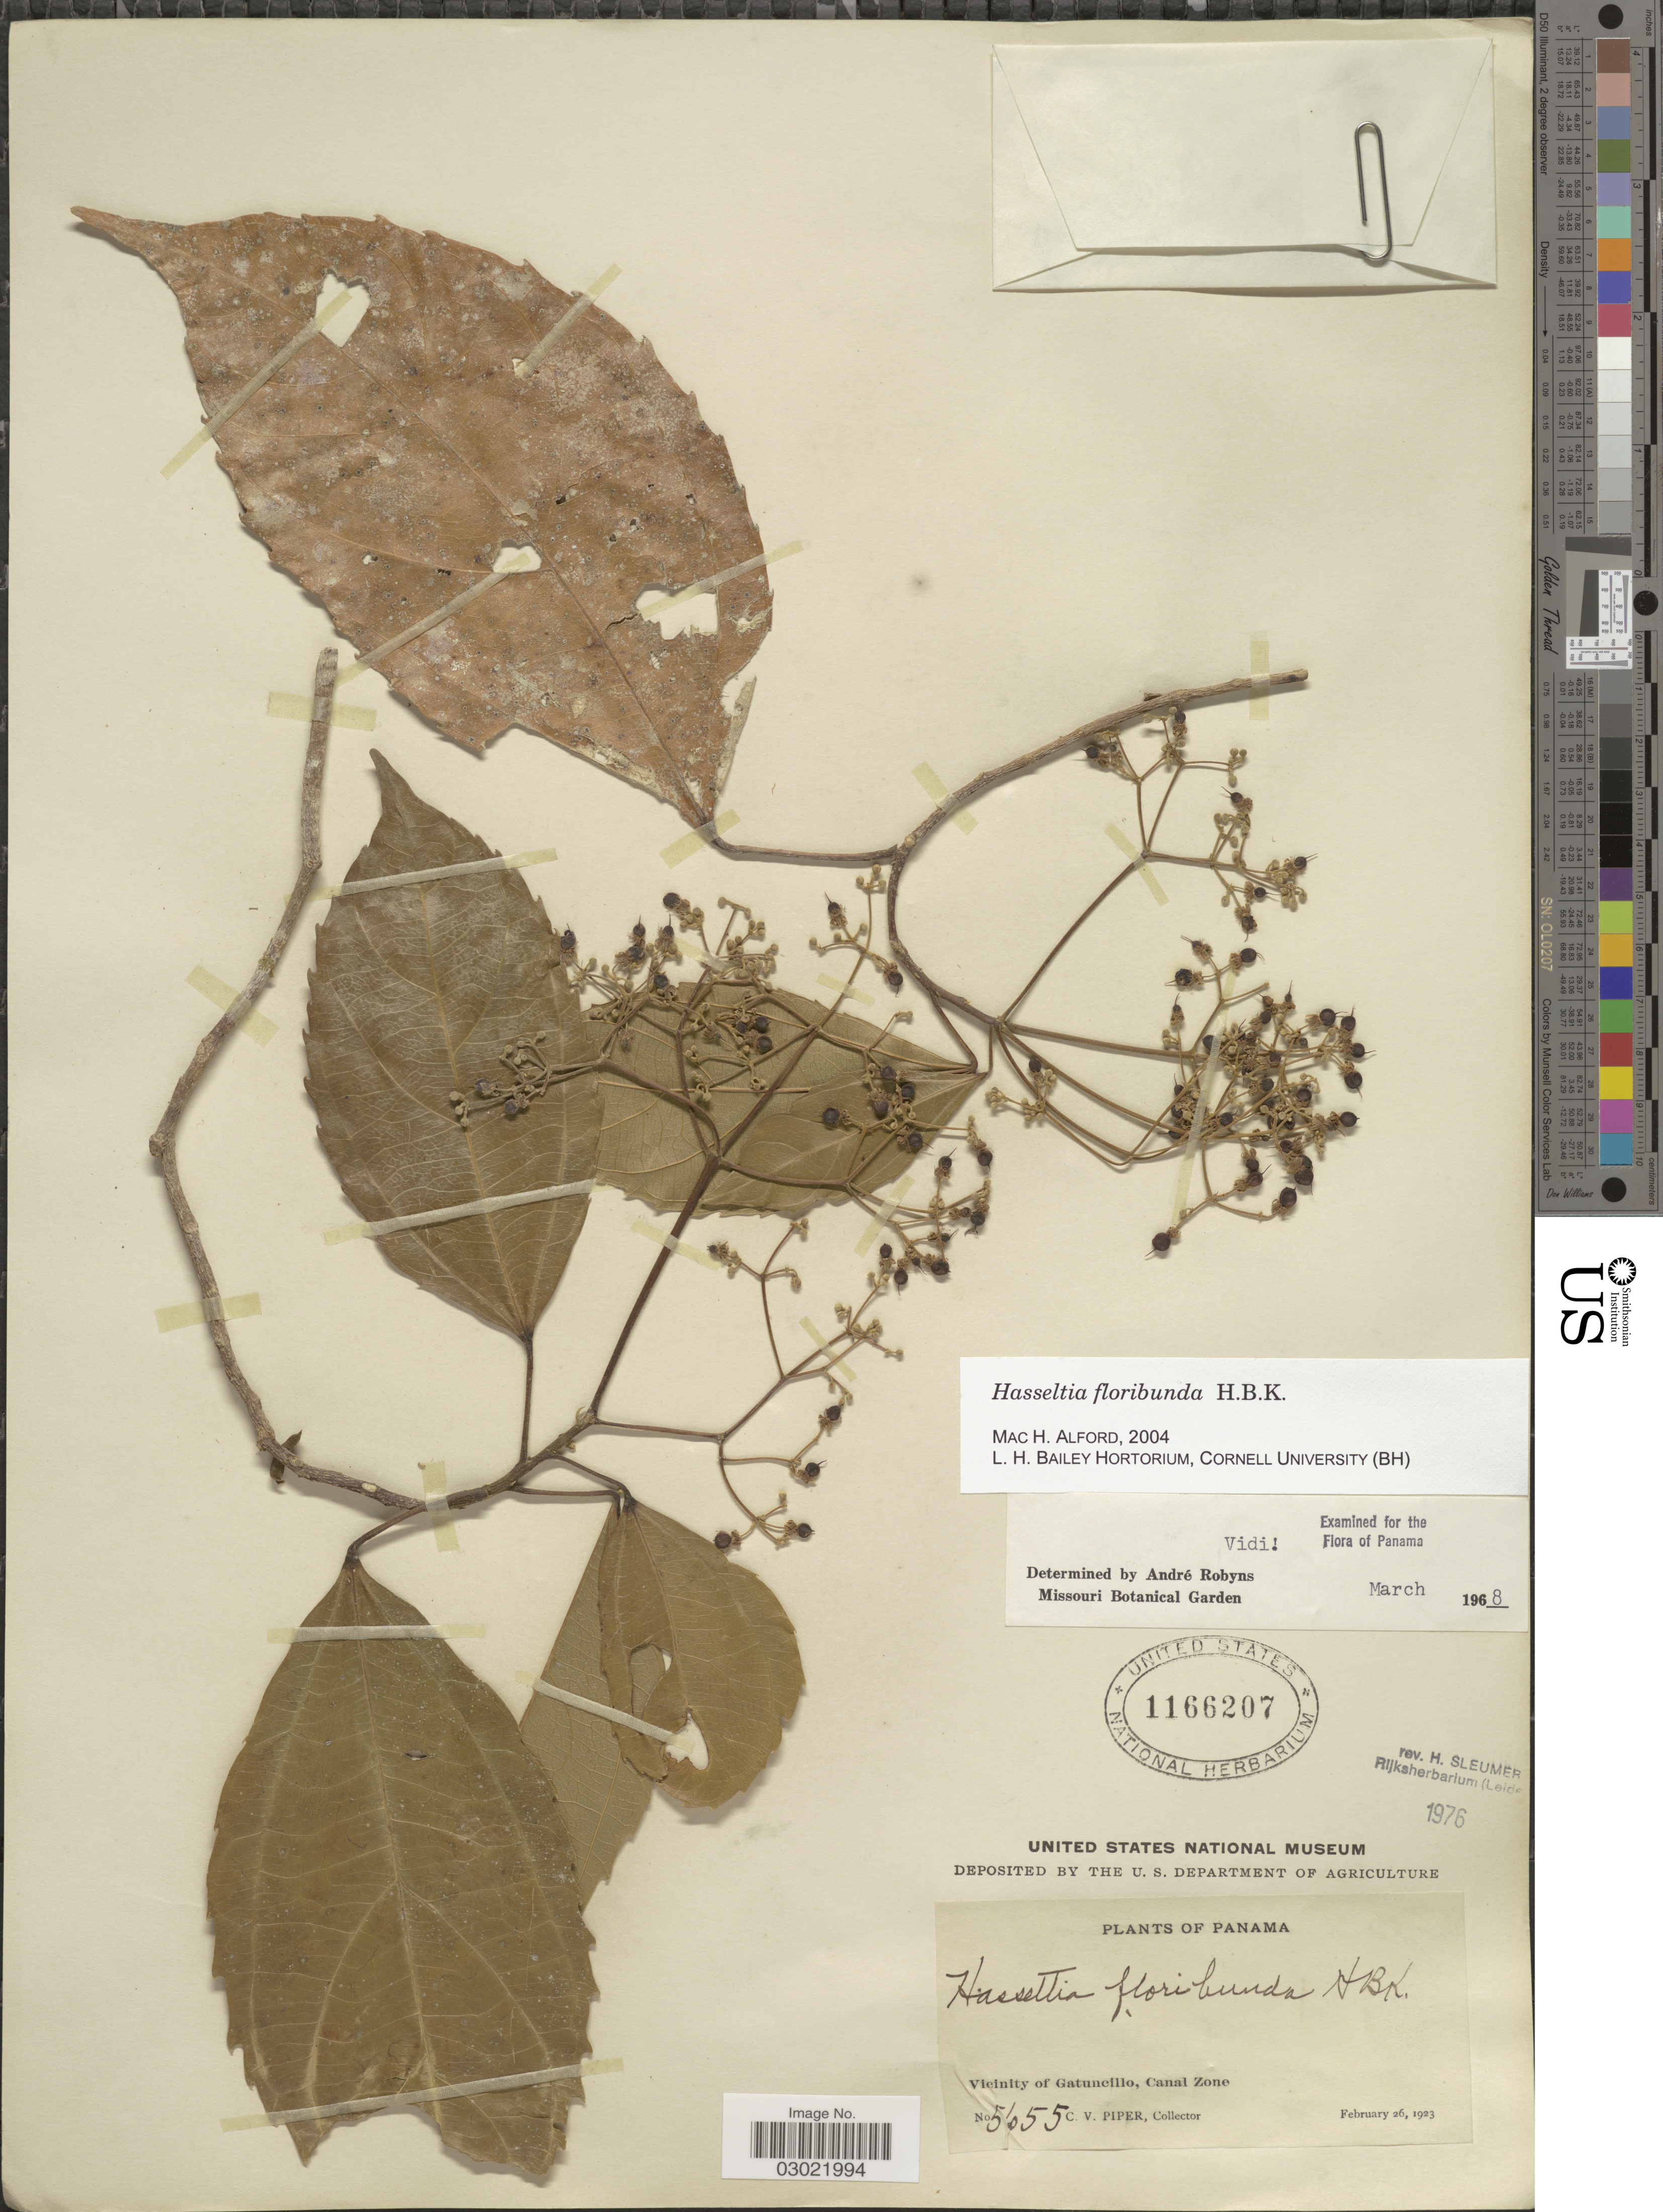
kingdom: Plantae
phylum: Tracheophyta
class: Magnoliopsida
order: Malpighiales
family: Salicaceae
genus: Hasseltia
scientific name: Hasseltia floribunda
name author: Kunth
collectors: C. V. Piper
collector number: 5655*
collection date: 1923-02-26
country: Panama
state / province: Colón / Panamá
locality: Vicinity of Gatuncillo, Canal Zone.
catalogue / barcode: US 1166207